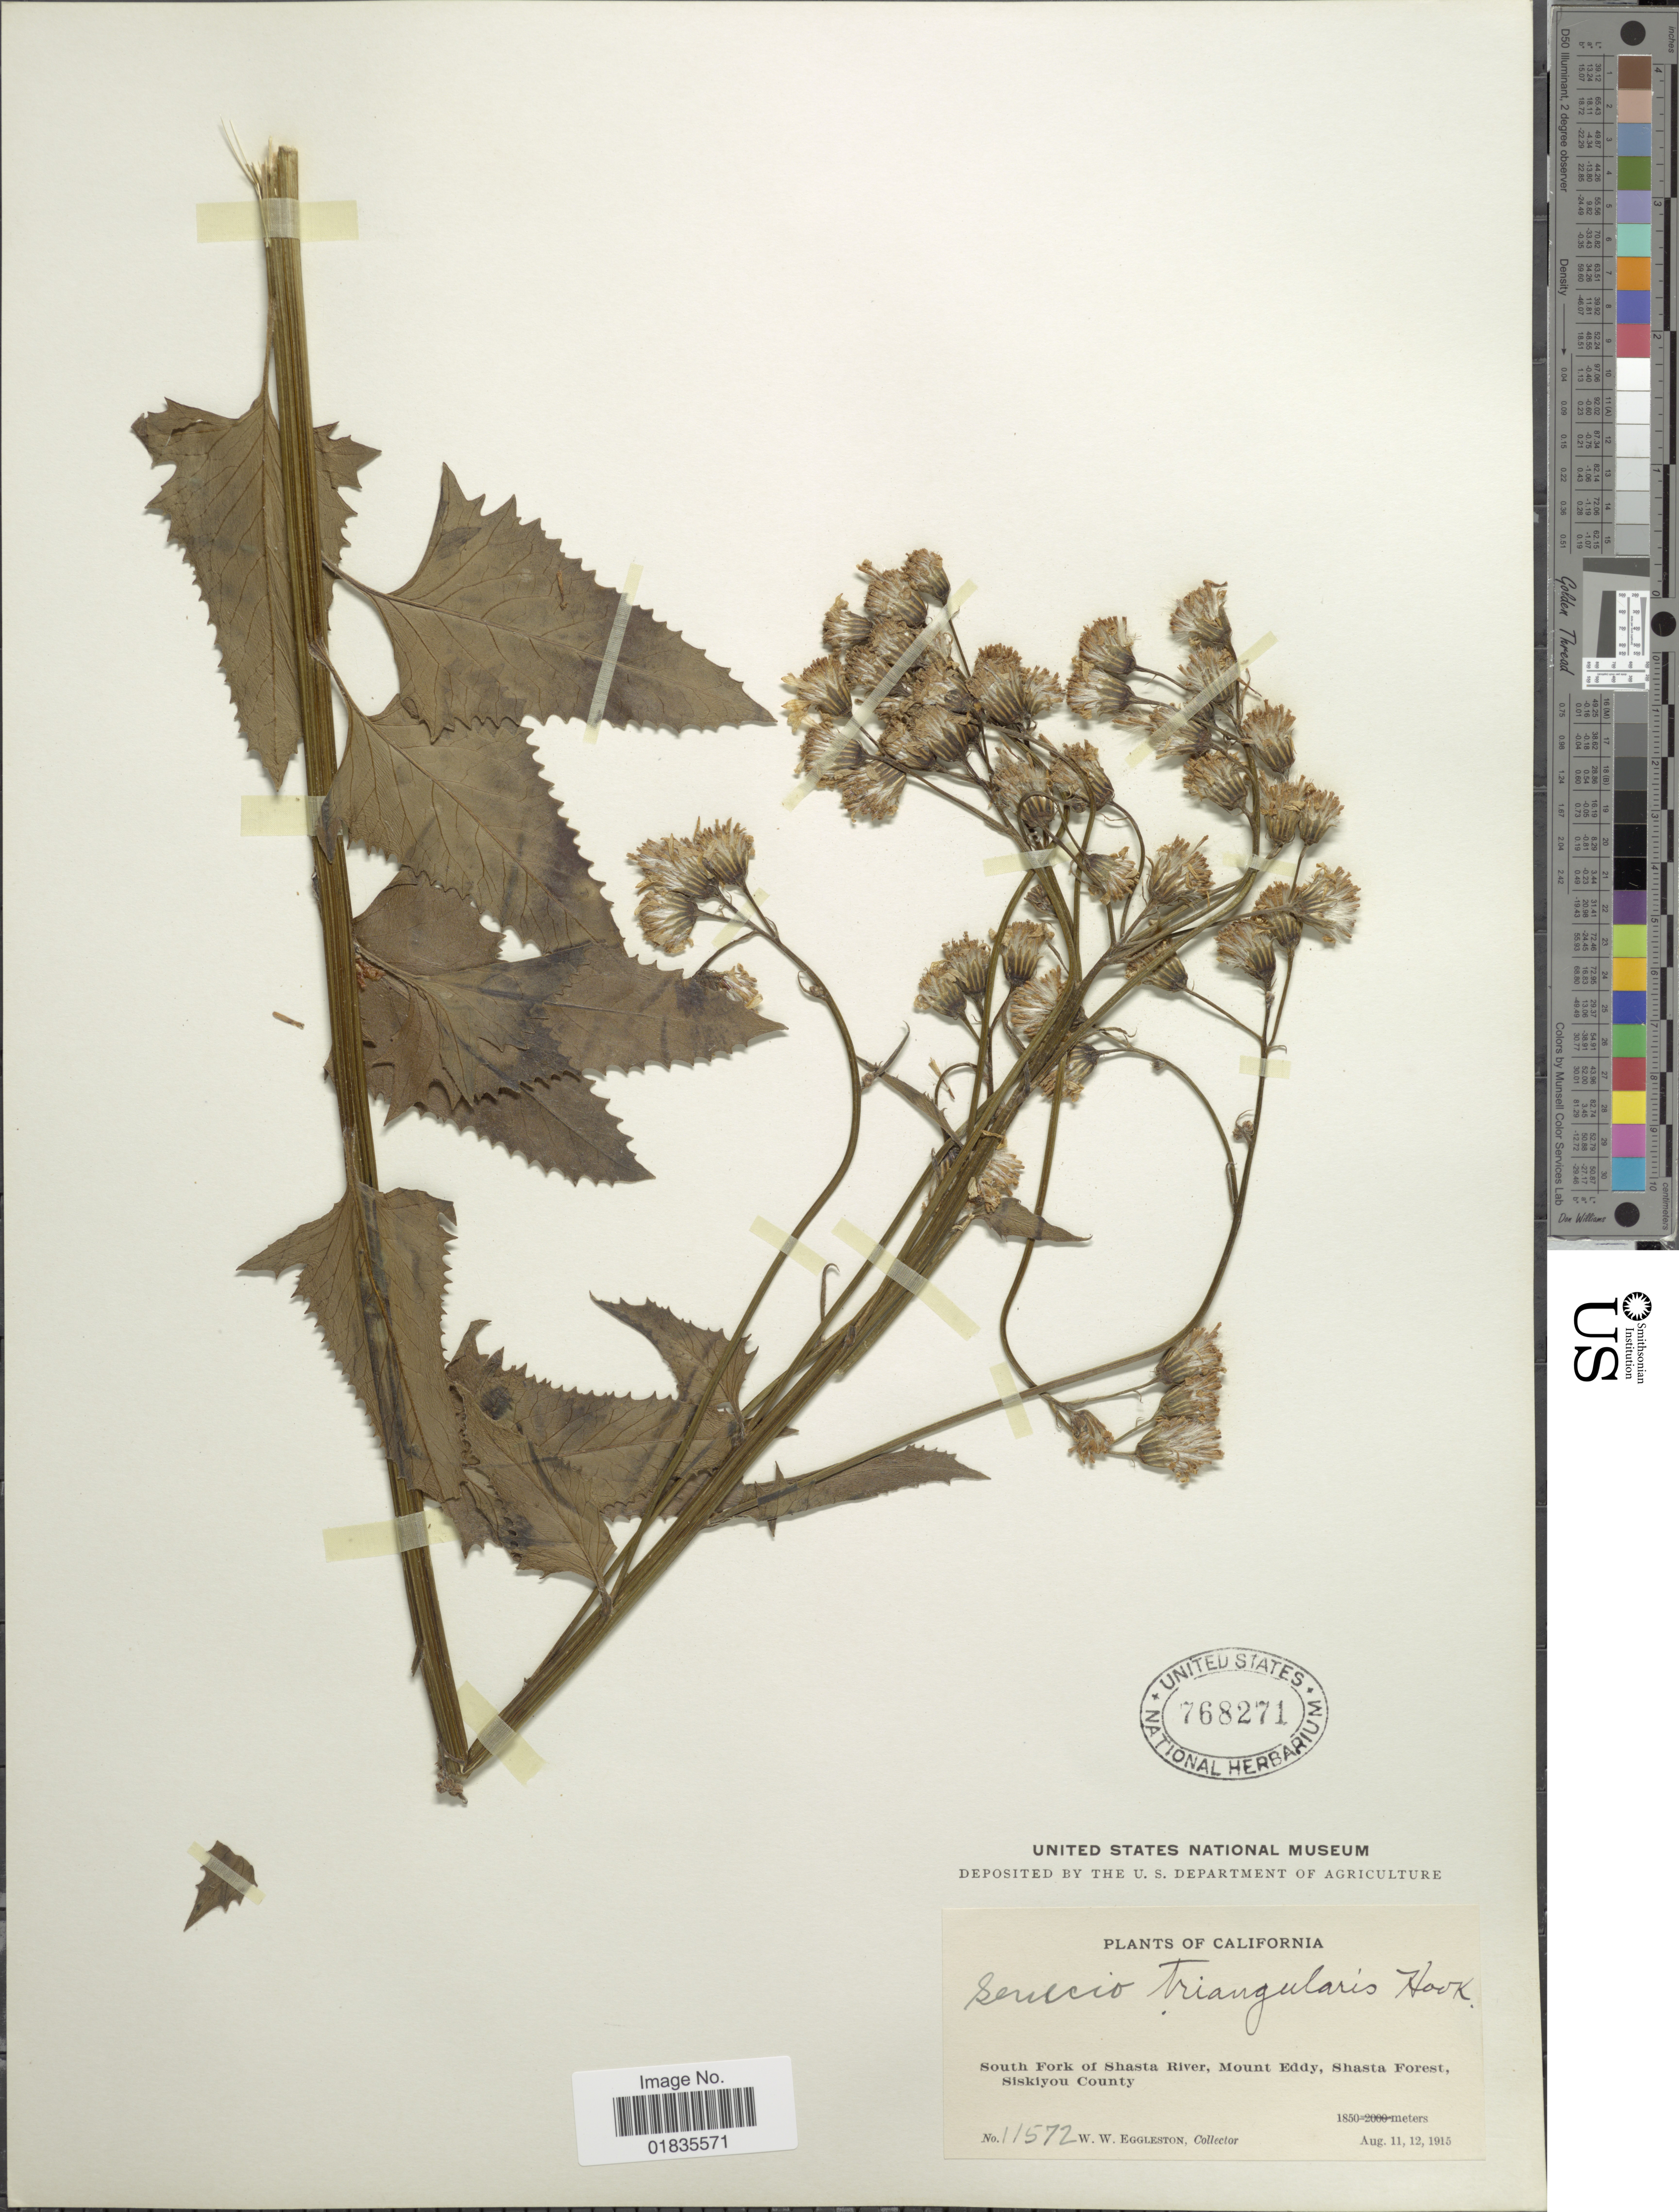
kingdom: Plantae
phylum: Tracheophyta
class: Magnoliopsida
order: Asterales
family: Asteraceae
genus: Senecio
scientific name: Senecio triangularis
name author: Hook.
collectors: W. W. Eggleston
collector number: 11572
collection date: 1915-08-11/1915-08-12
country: United States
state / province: California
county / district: Siskiyou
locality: South Fork of Shasta River, Mount Eddy, Shasta Forest, Siskiyou County.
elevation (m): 1850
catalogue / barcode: US 768271